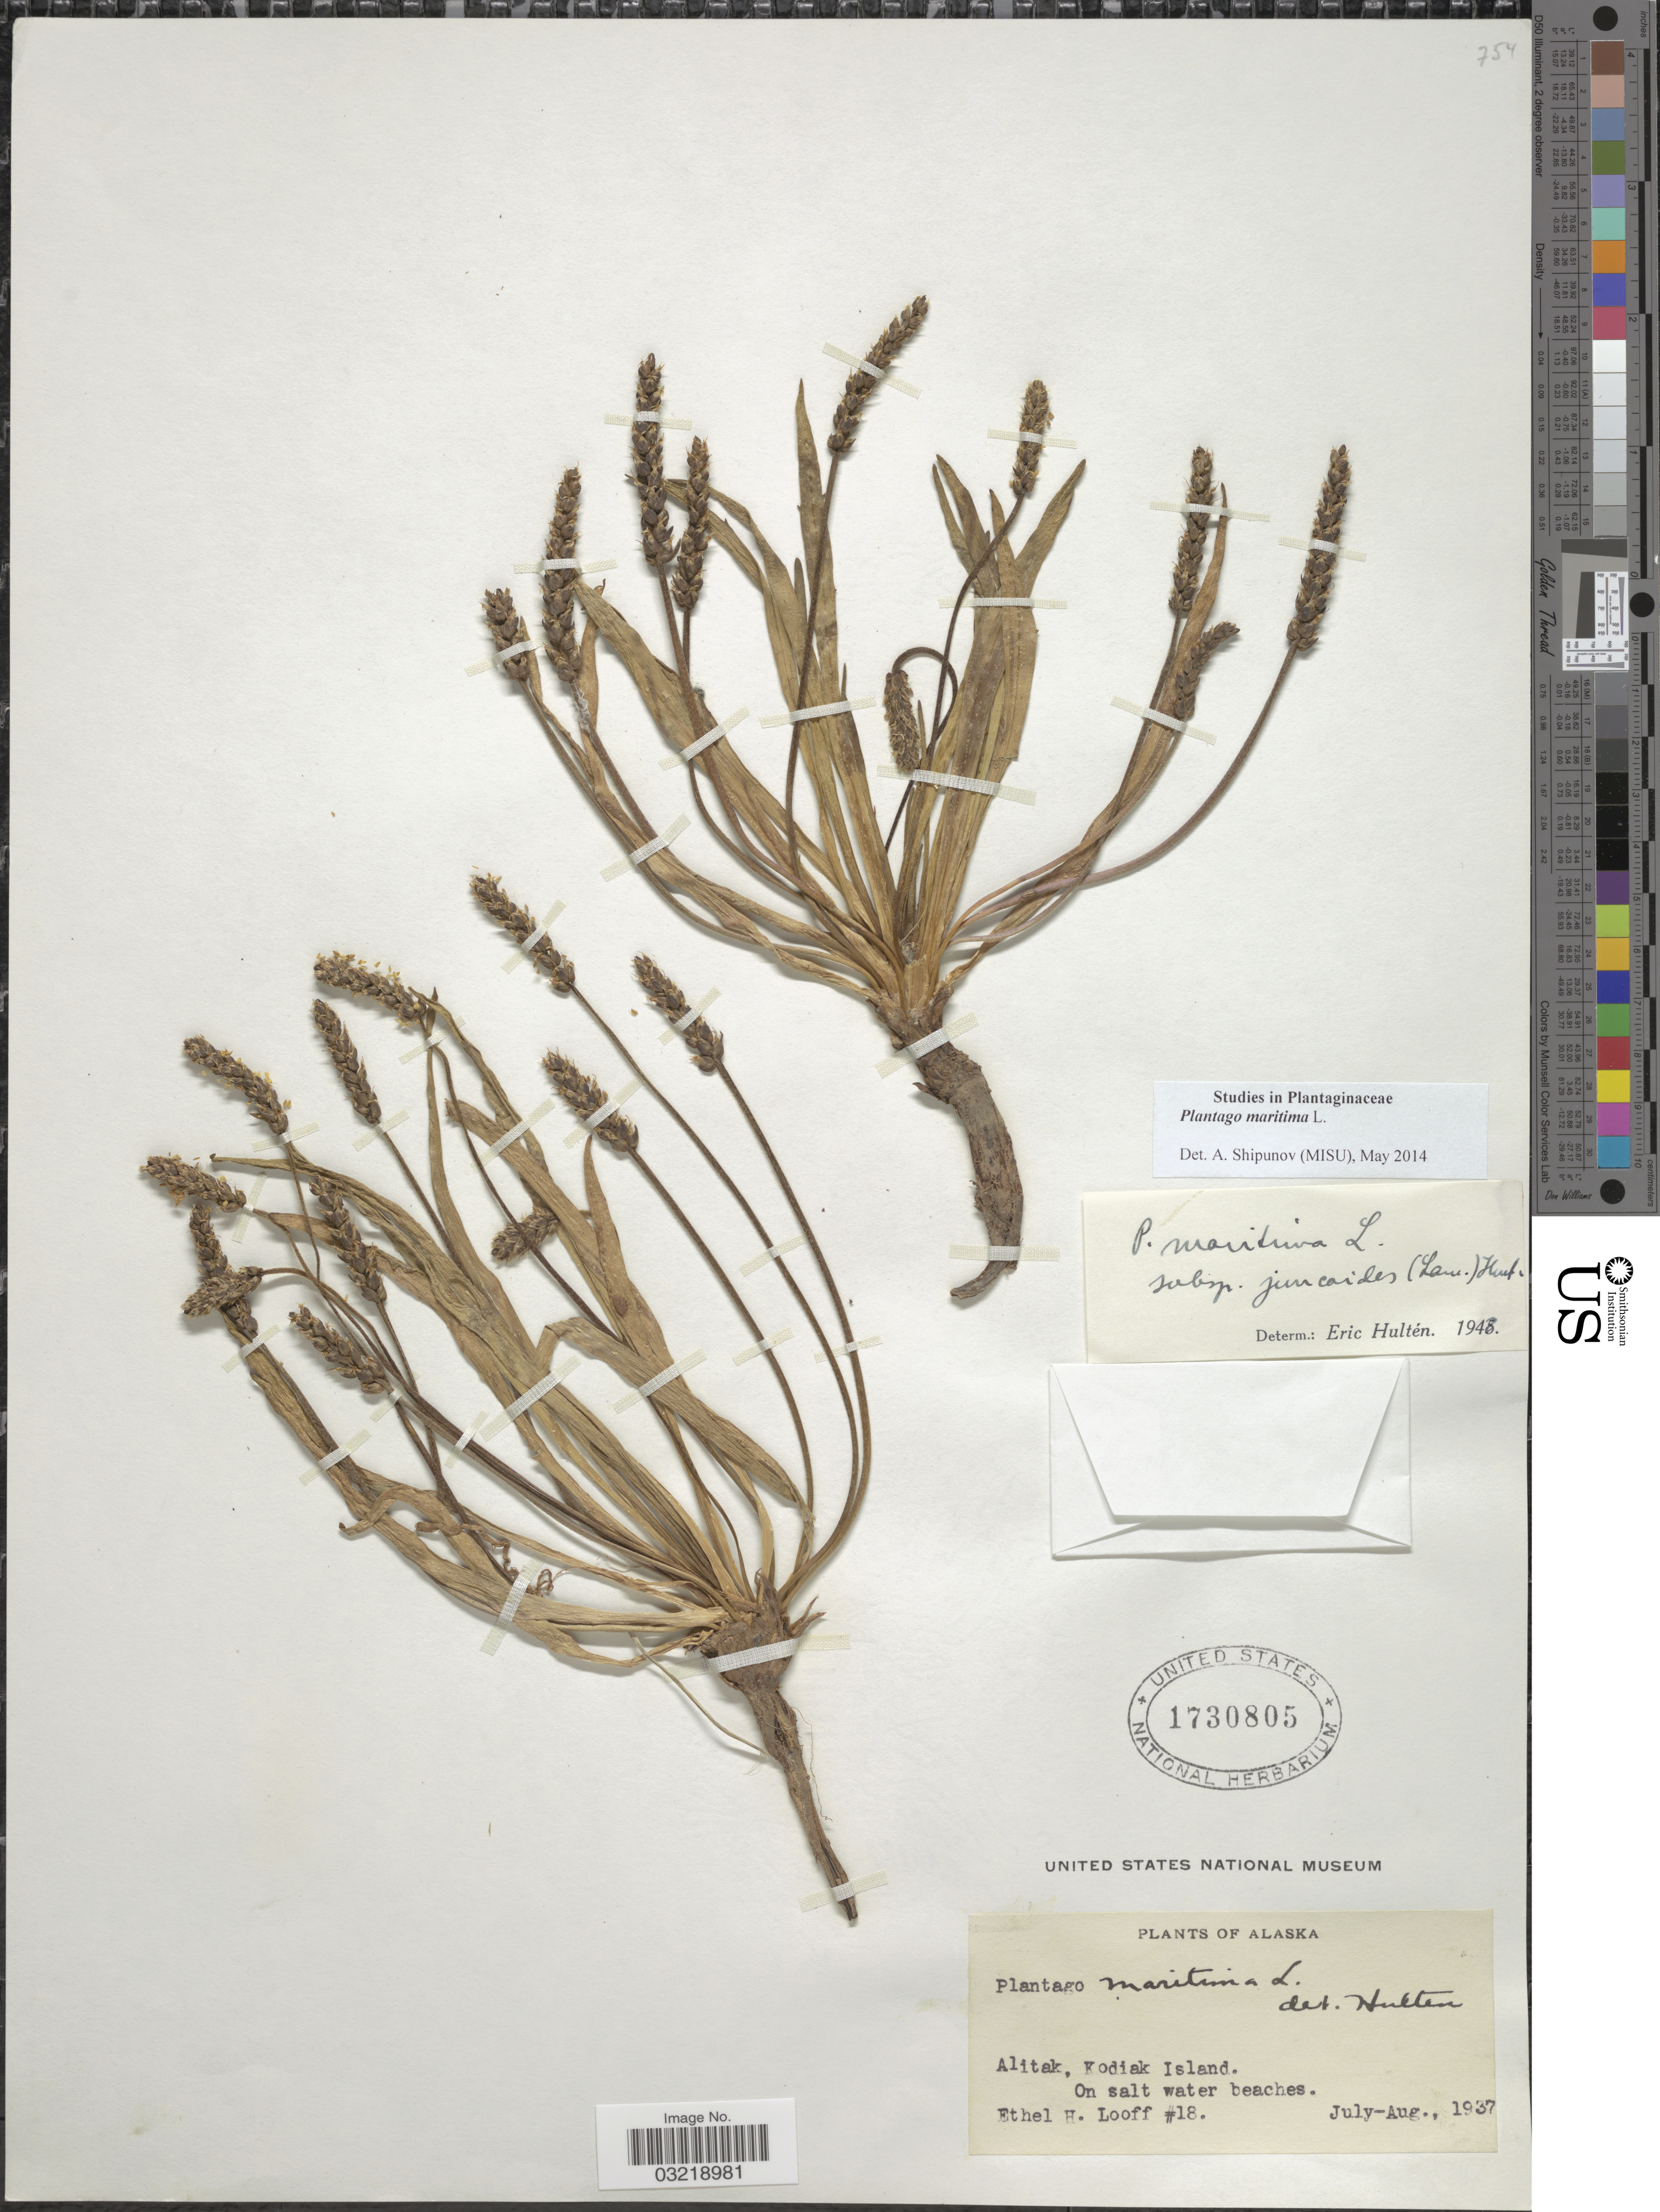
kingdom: Plantae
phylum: Tracheophyta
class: Magnoliopsida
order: Lamiales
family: Plantaginaceae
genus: Plantago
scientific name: Plantago maritima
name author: L.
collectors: E. Looff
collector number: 18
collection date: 1937-07/1937-08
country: United States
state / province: Alaska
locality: Alitak, Kodiak Island.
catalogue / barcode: US 1730805